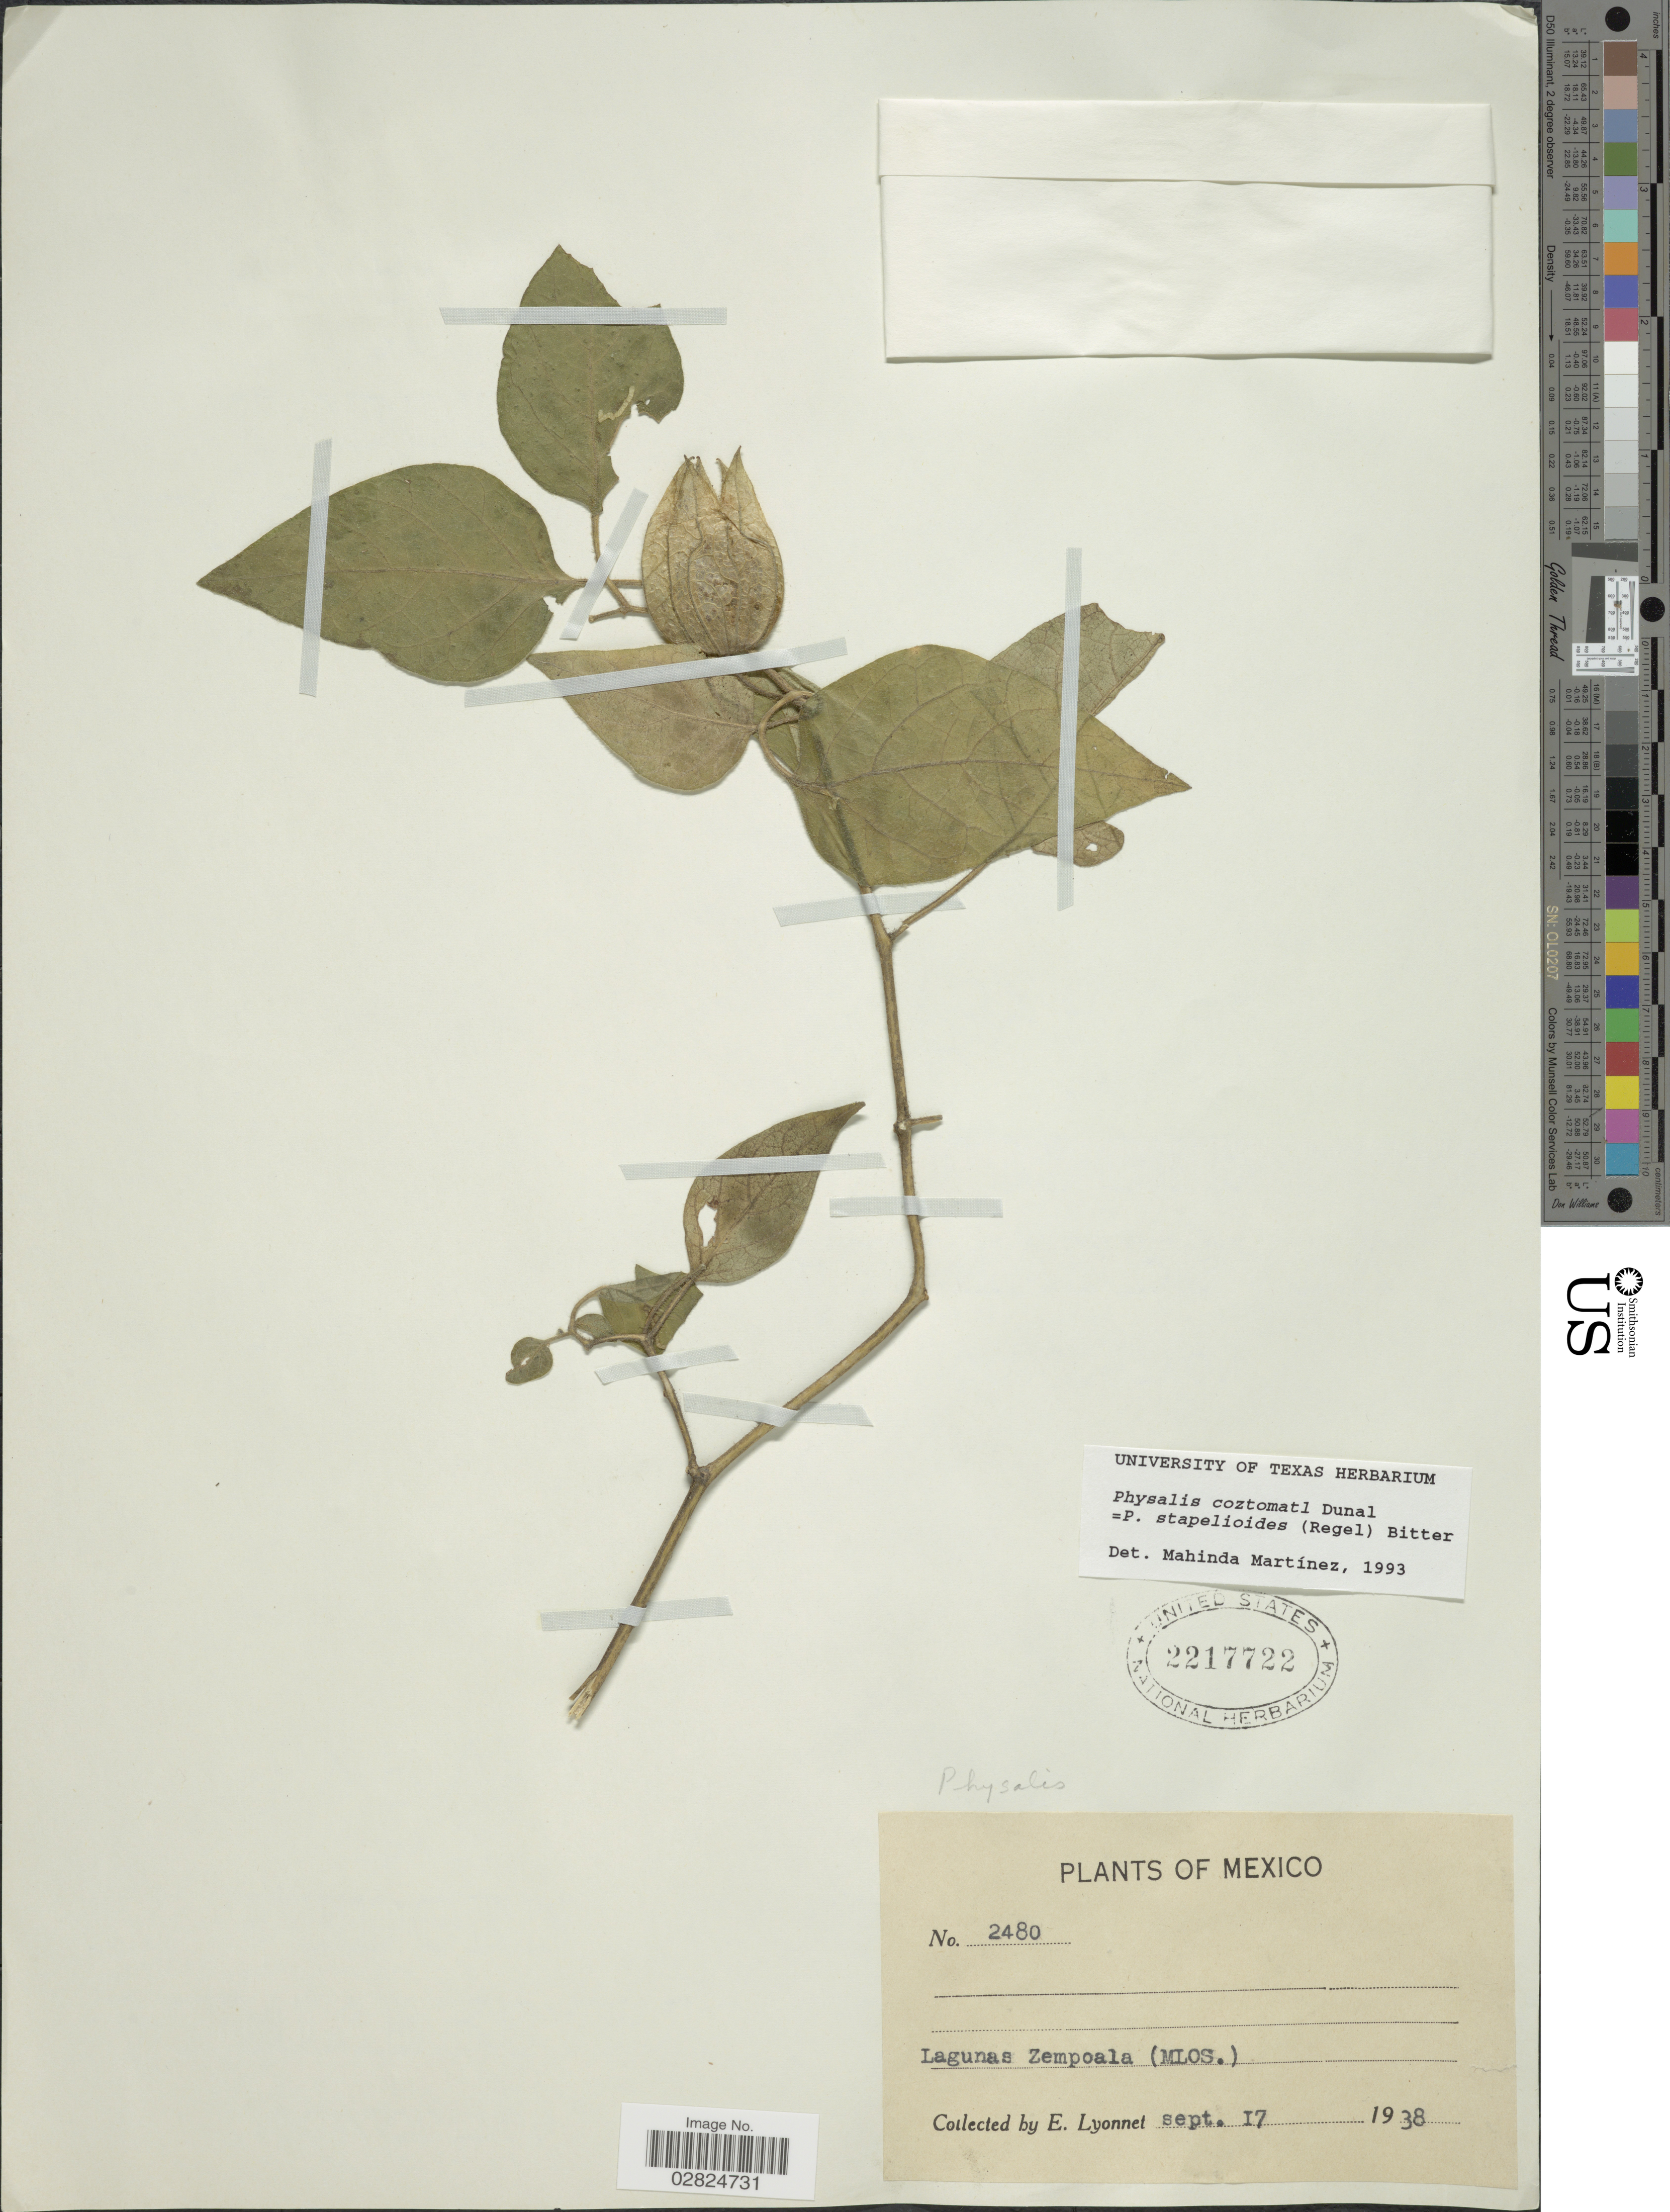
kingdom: Plantae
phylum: Tracheophyta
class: Magnoliopsida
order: Solanales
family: Solanaceae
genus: Physalis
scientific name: Physalis coztomatl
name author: Dunal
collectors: E. Lyonnet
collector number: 2480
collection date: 1938-09-17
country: Mexico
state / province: Morelos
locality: Lagunas Zempoala.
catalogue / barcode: US 2217722